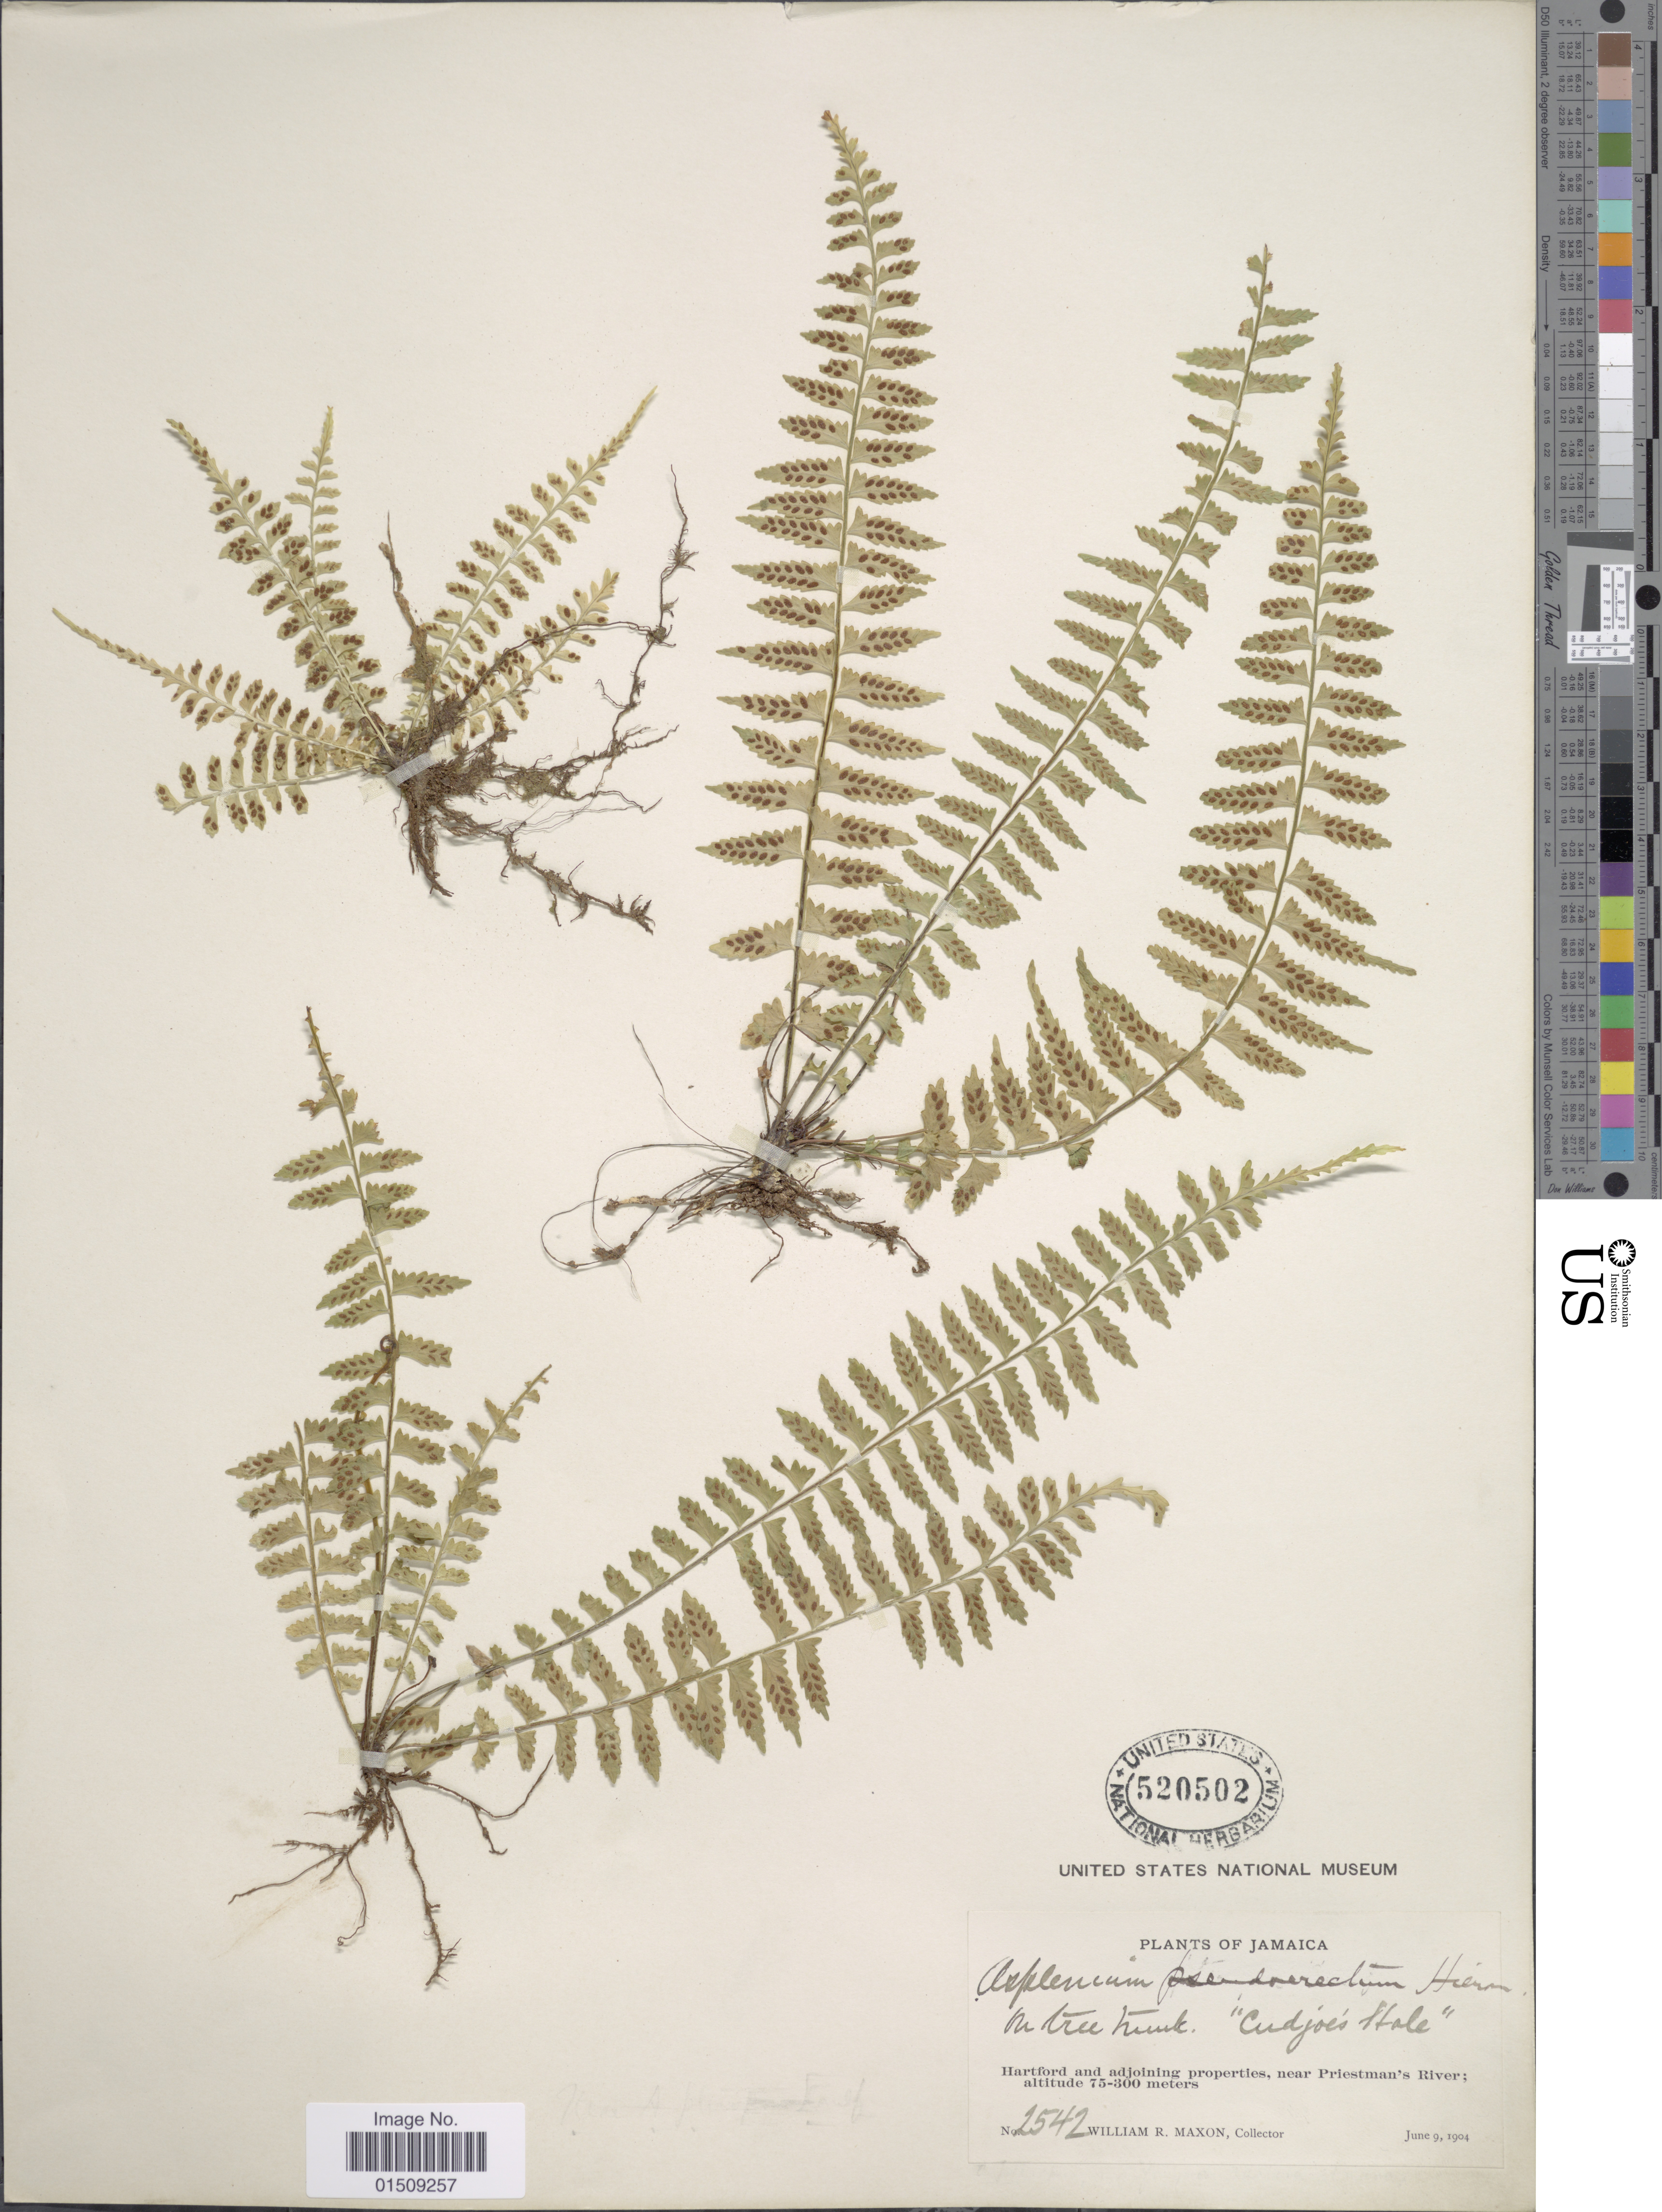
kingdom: Plantae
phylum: Tracheophyta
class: Polypodiopsida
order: Polypodiales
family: Aspleniaceae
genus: Asplenium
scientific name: Asplenium pteropus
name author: Kaulf.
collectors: W. R. Maxon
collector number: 2542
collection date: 1904-06-09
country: Jamaica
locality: Hartford and adjoining properties, near Priestman's River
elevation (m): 75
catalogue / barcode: US 520502